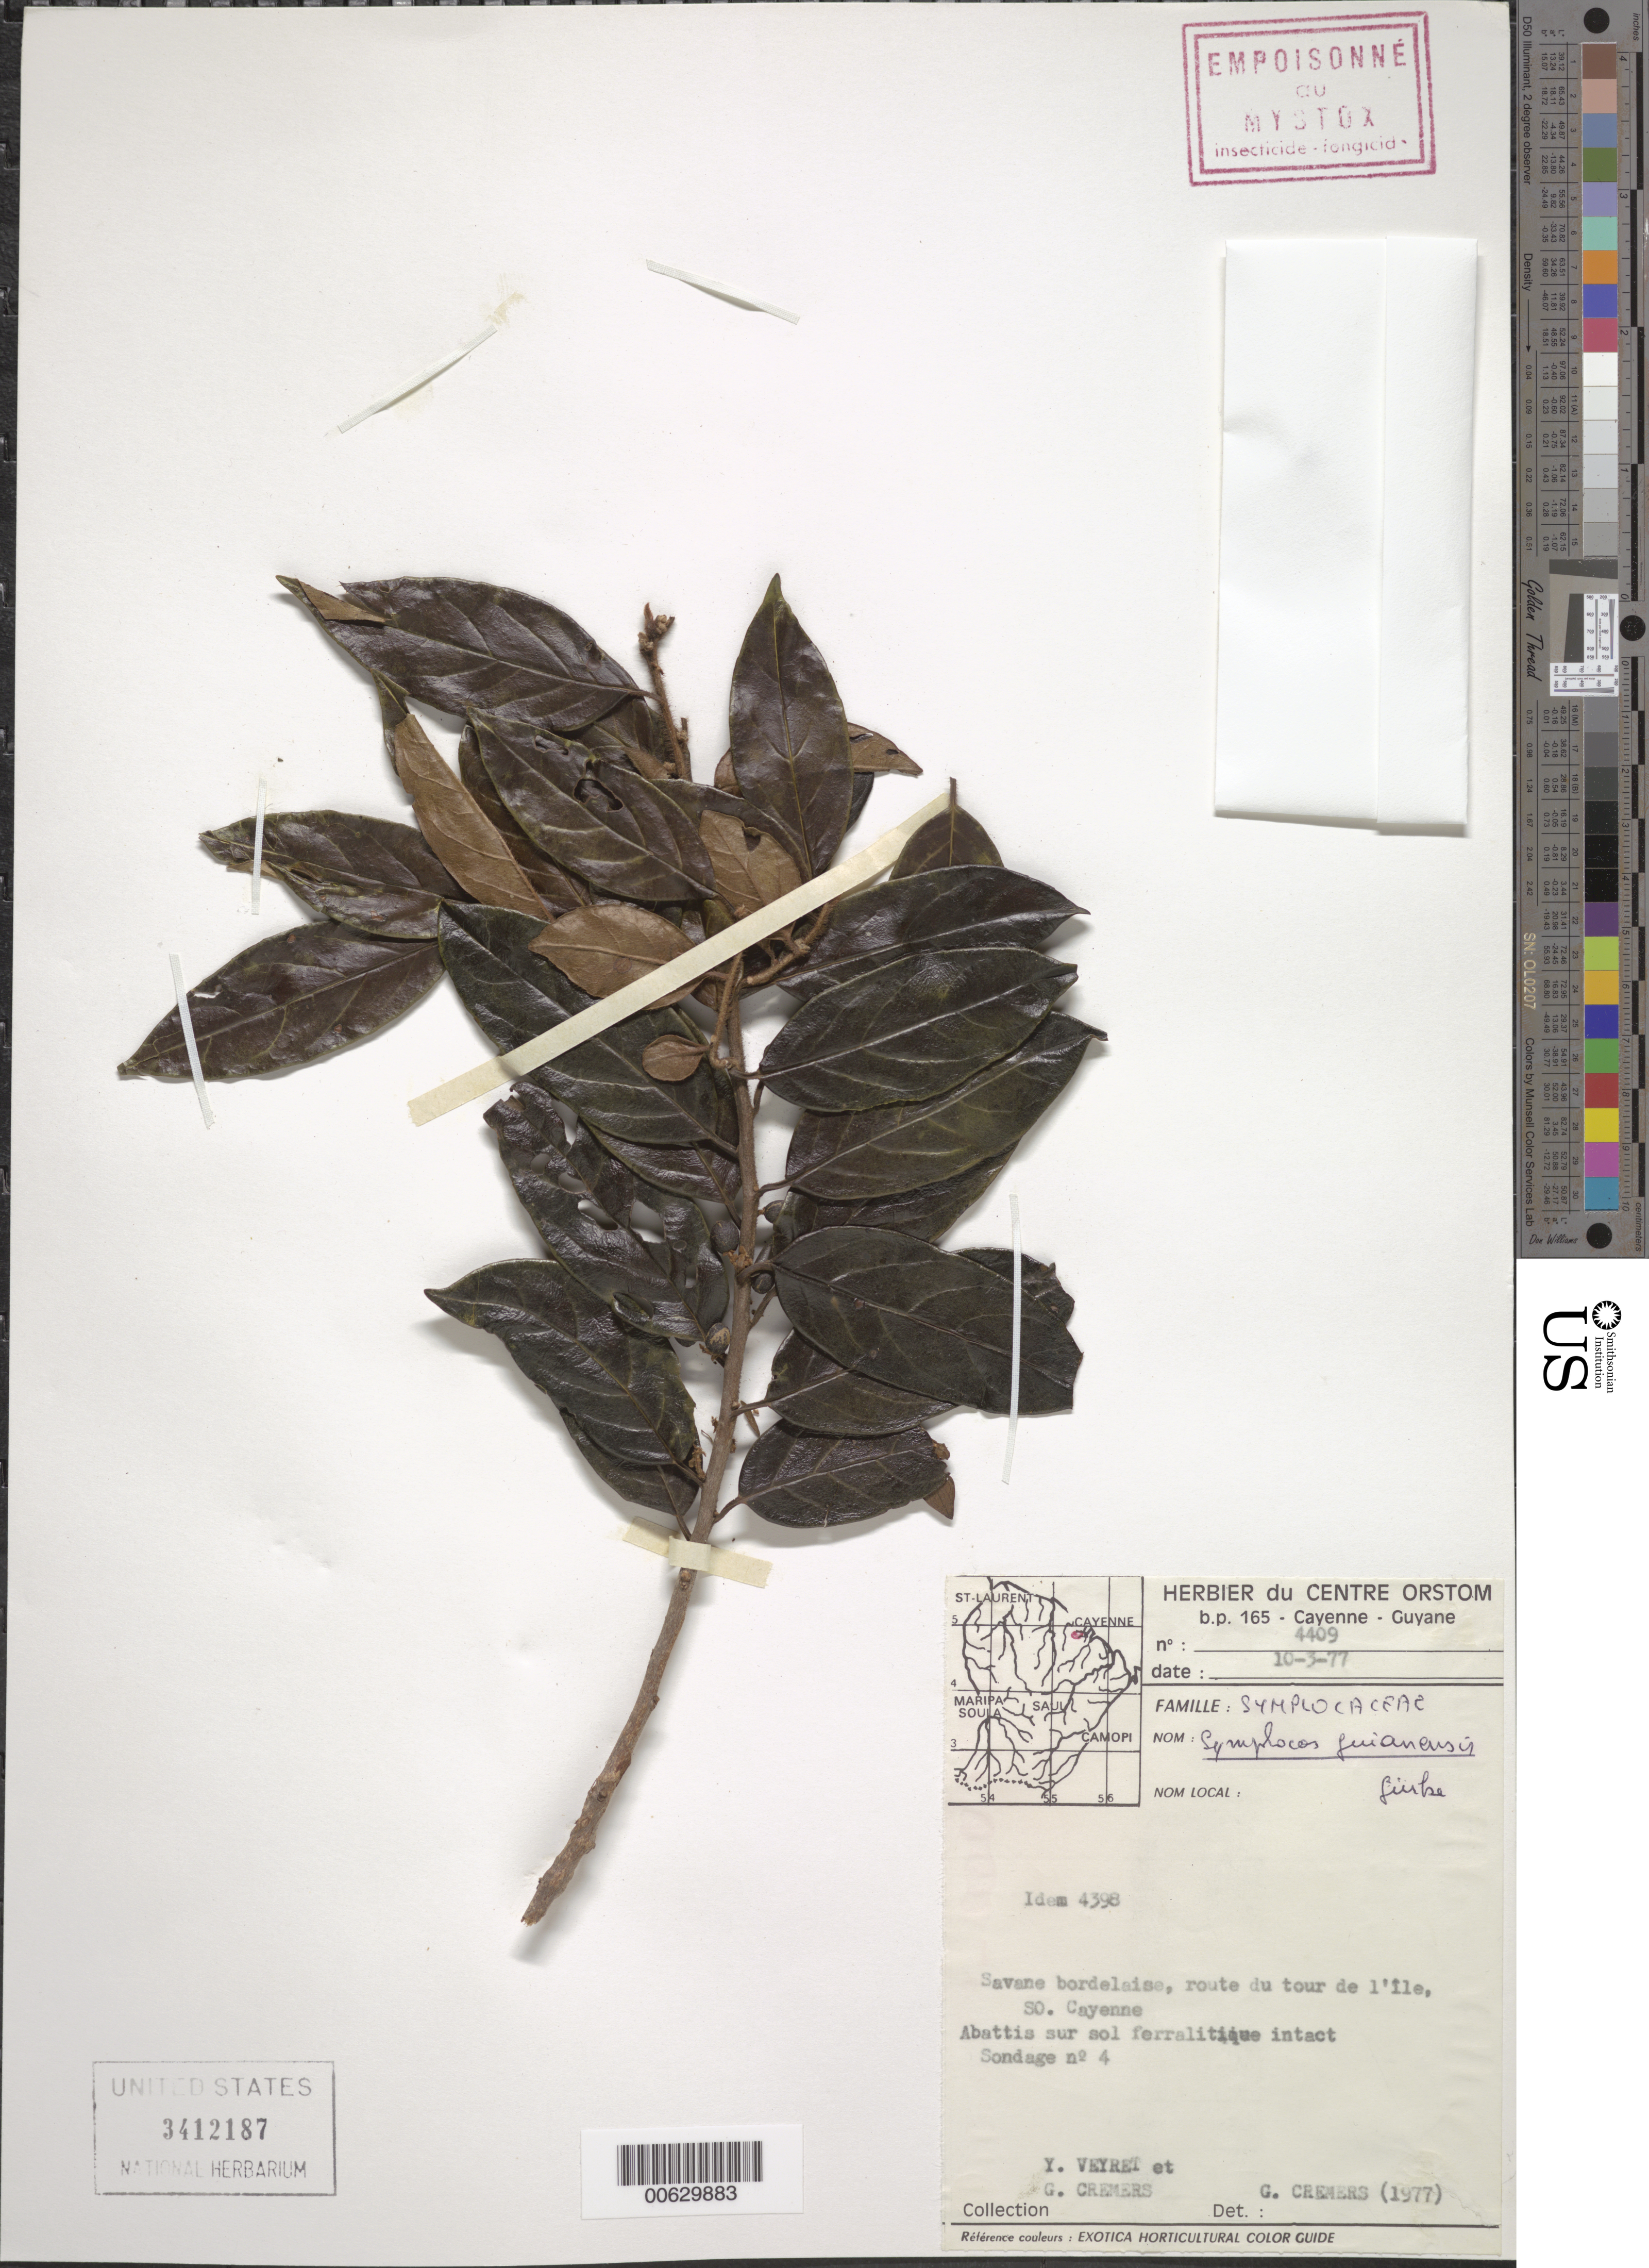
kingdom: Plantae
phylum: Tracheophyta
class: Magnoliopsida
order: Ericales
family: Symplocaceae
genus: Symplocos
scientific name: Symplocos guianensis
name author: (Aubl.) Gürke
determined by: Cremers, Georges A.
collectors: Y. Veyret & G. Cremers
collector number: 4409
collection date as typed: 10-Mar-77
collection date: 1977-03-10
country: French Guiana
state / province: Cayenne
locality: Cayenne, route du tour de l'Ile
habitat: Clearing on ferrous soil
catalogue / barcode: US 3412187